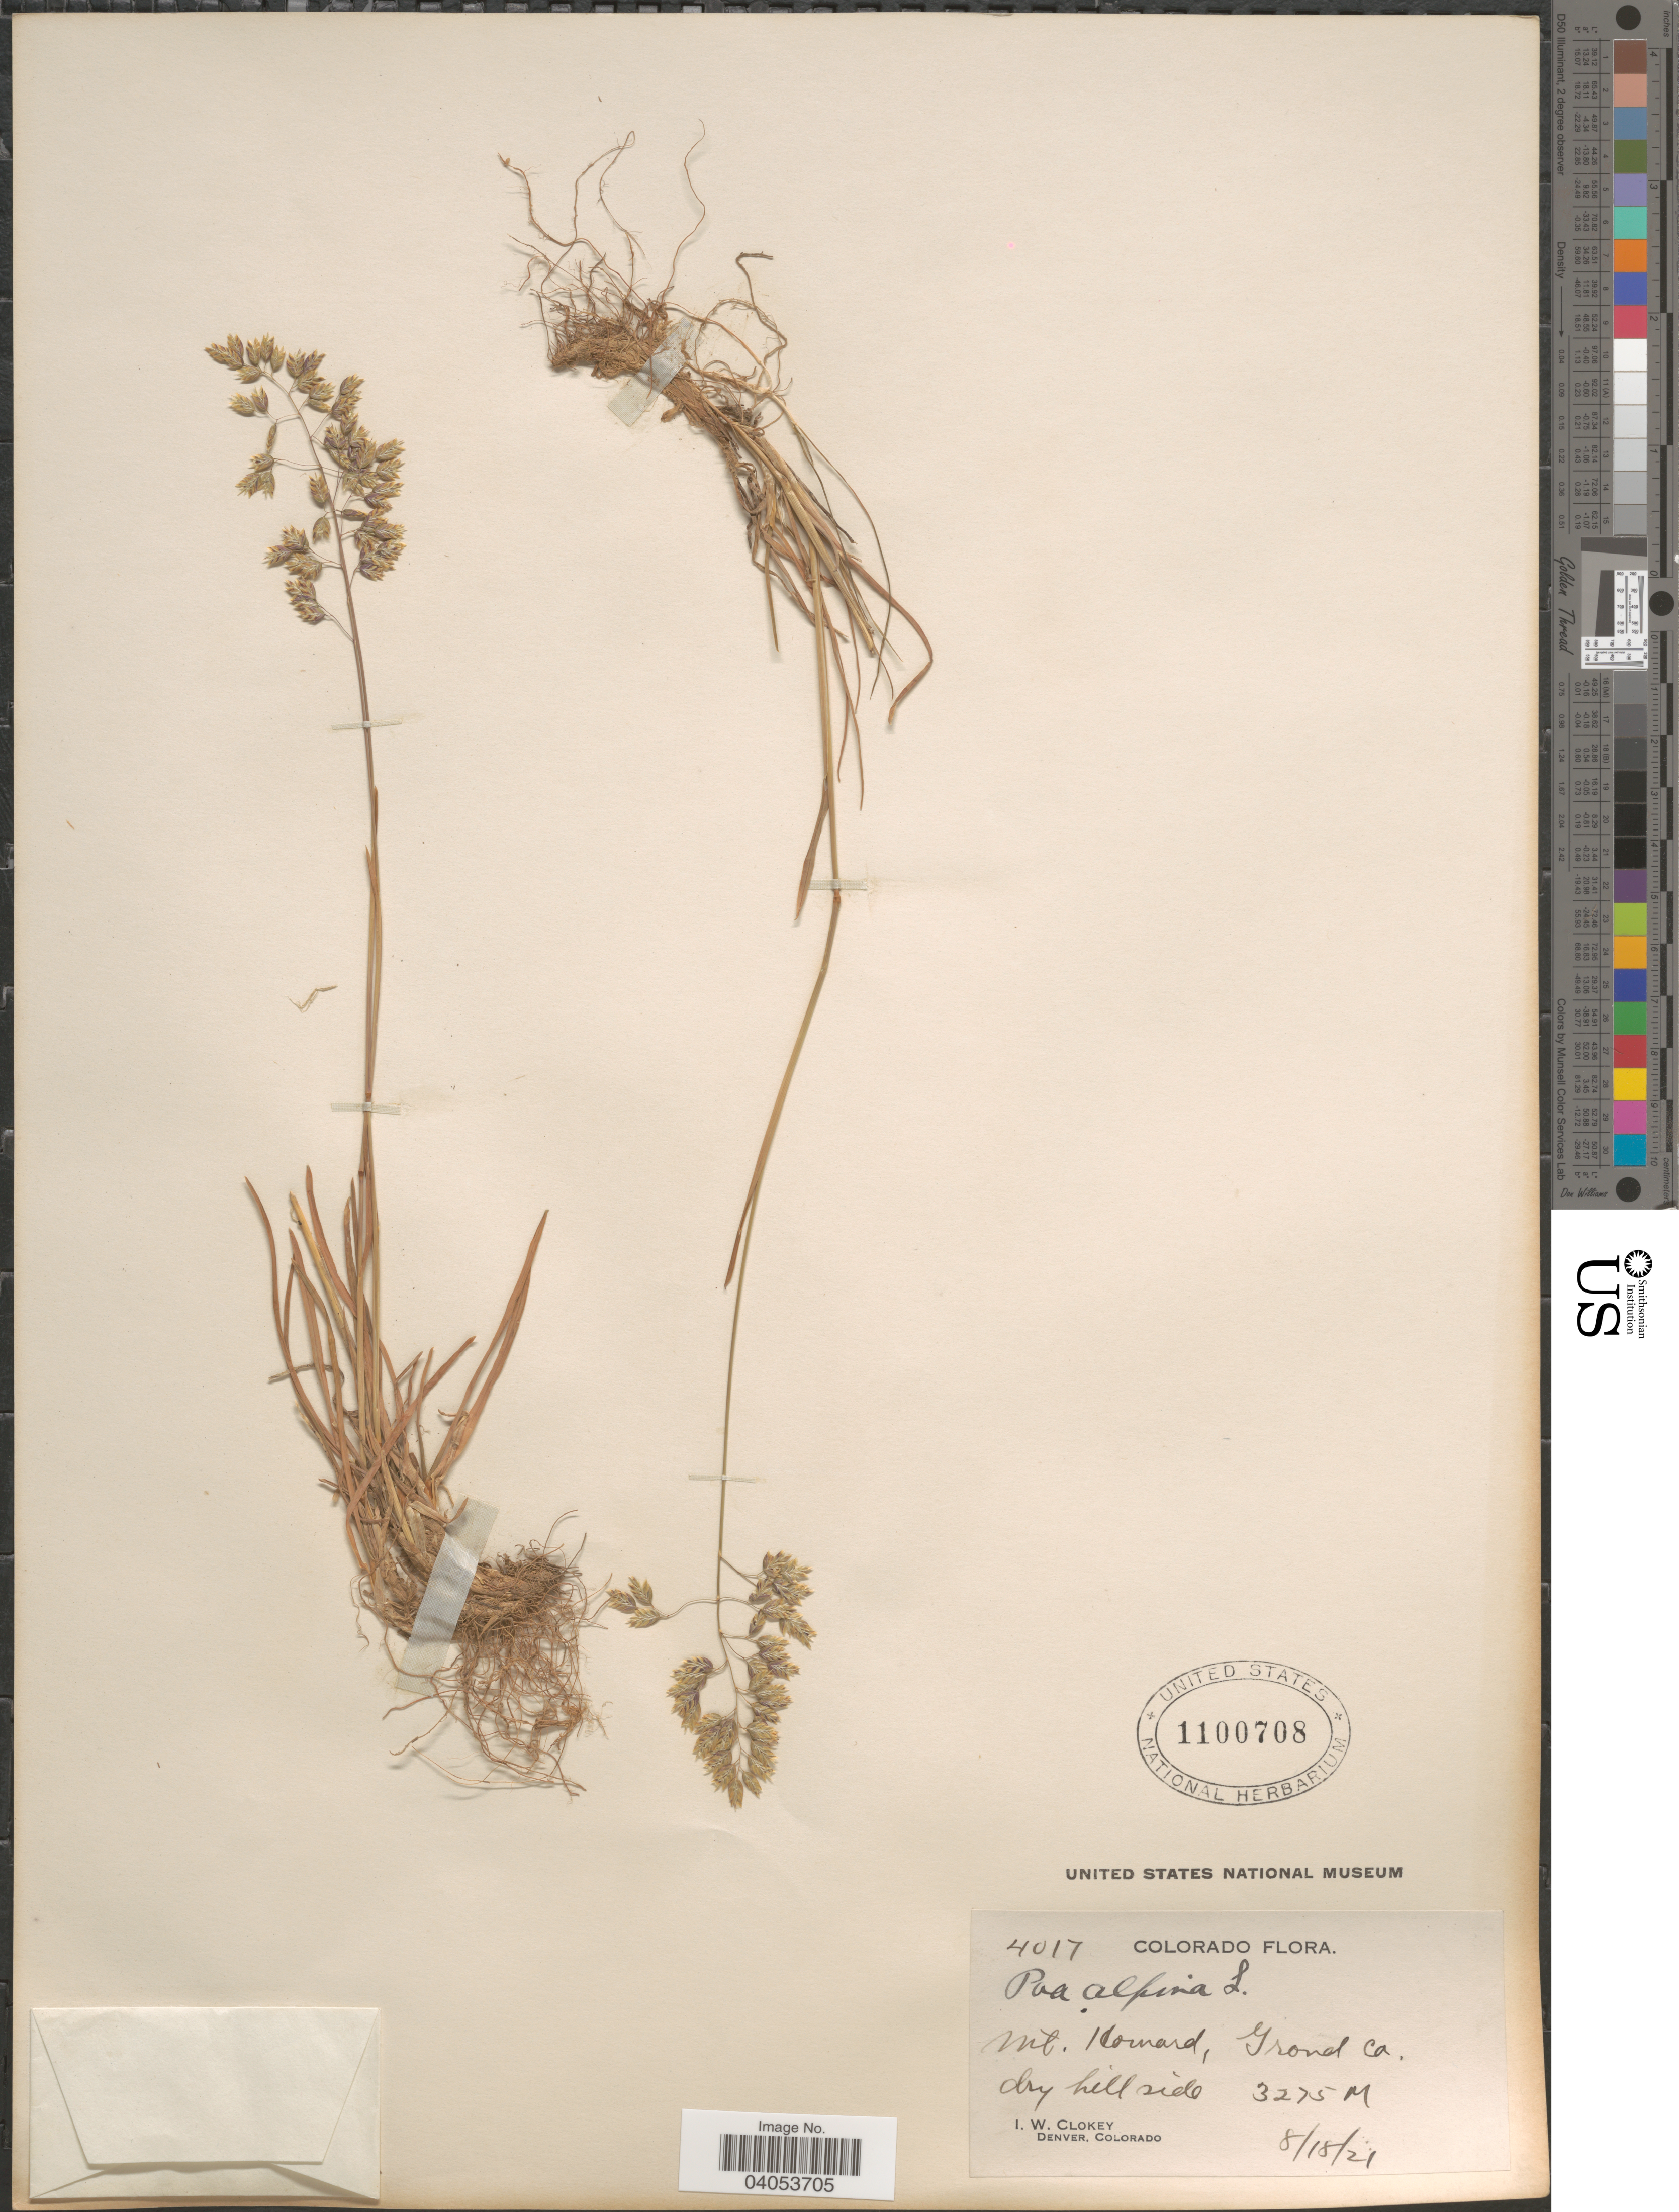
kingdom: Plantae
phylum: Tracheophyta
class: Liliopsida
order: Poales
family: Poaceae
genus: Poa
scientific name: Poa alpina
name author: L.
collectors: I. W. Clokey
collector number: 4017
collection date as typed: Transcribed d/m/y: 18/8/21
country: United States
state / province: Colorado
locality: Mt. Howard, Grand Co. Dry hillside.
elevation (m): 3275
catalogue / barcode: US 1100708